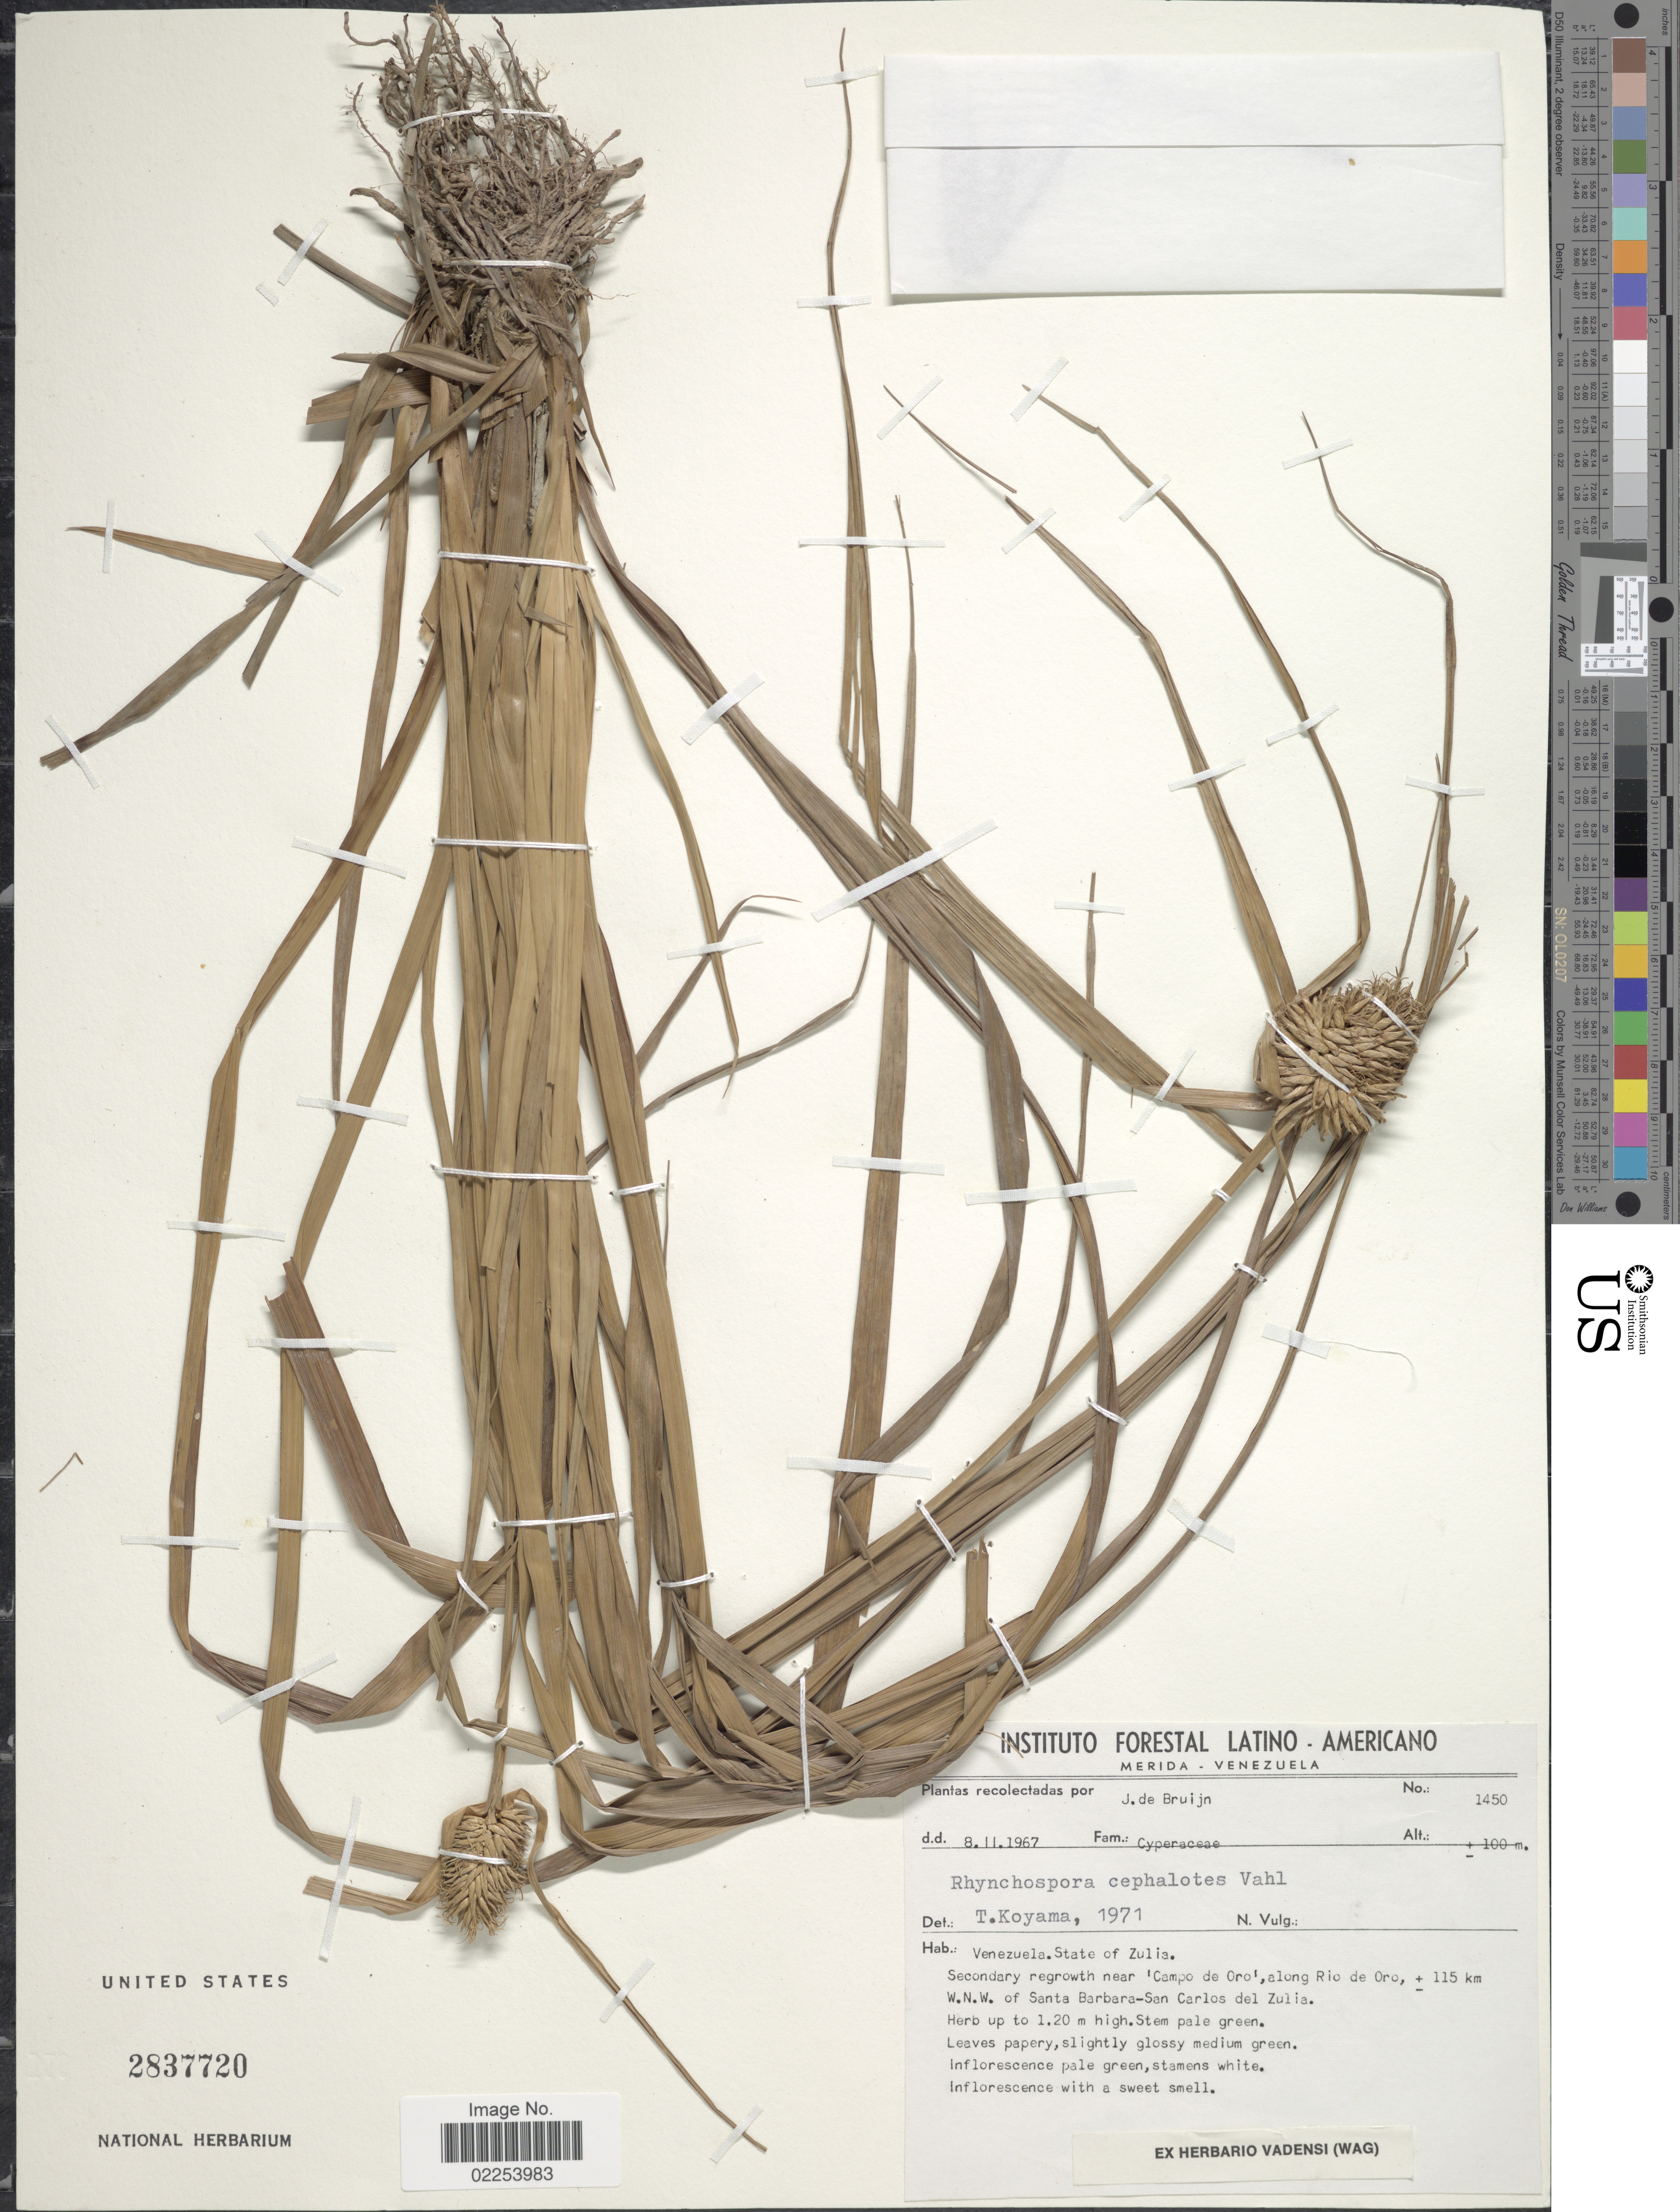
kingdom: Plantae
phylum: Tracheophyta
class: Liliopsida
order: Poales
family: Cyperaceae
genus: Rhynchospora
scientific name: Rhynchospora cephalotes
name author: (L.) Vahl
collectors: J. Bruijn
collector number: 1450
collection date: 1967-11-08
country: Venezuela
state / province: Zulia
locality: Secondary regrowth near "Campo de Oro", along Rio de Oro, ± 115 km W.N.W. of Santa Barbara - San Carlos del Zuila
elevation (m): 100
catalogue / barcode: US 2837720